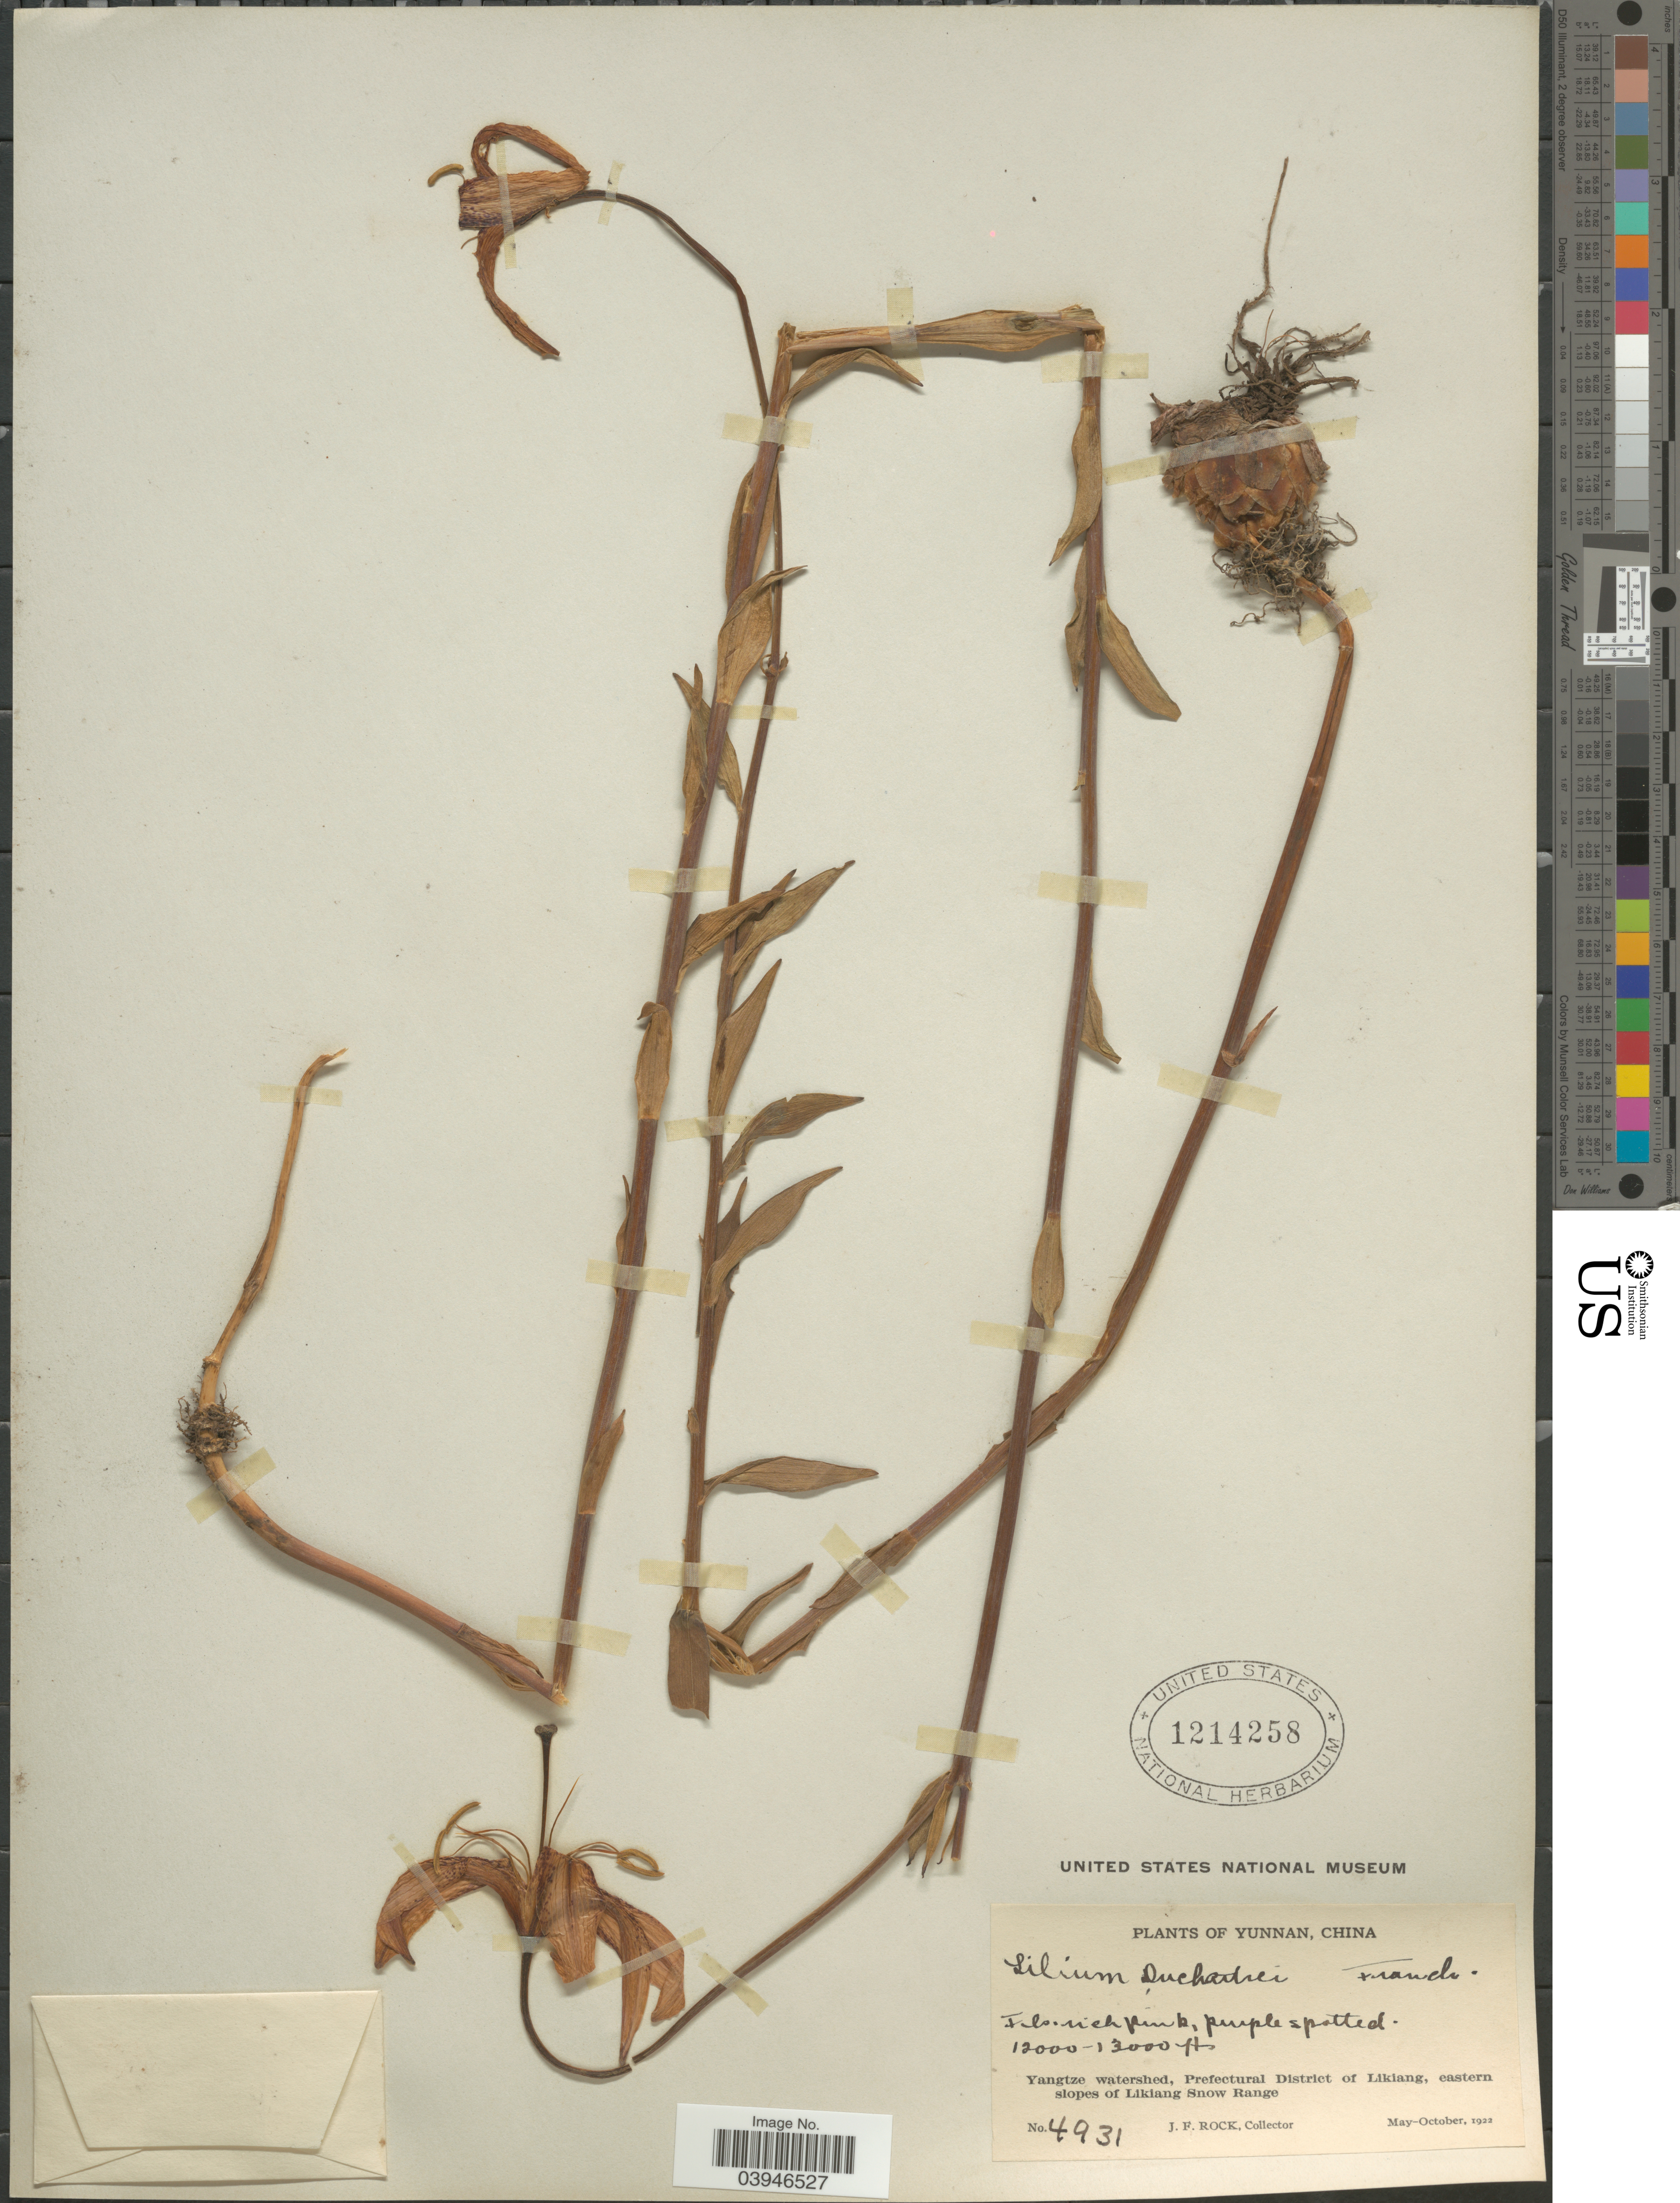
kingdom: Plantae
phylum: Tracheophyta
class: Liliopsida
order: Liliales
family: Liliaceae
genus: Lilium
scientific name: Lilium duchartrei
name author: Franch.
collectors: J. Rock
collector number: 4931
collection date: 1922-05/1922-10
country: China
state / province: Yunnan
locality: Yangtze watershed, Prefectural District of Likiang, eastern slopes of Likiang Snow Range.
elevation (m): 3658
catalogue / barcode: US 1214258